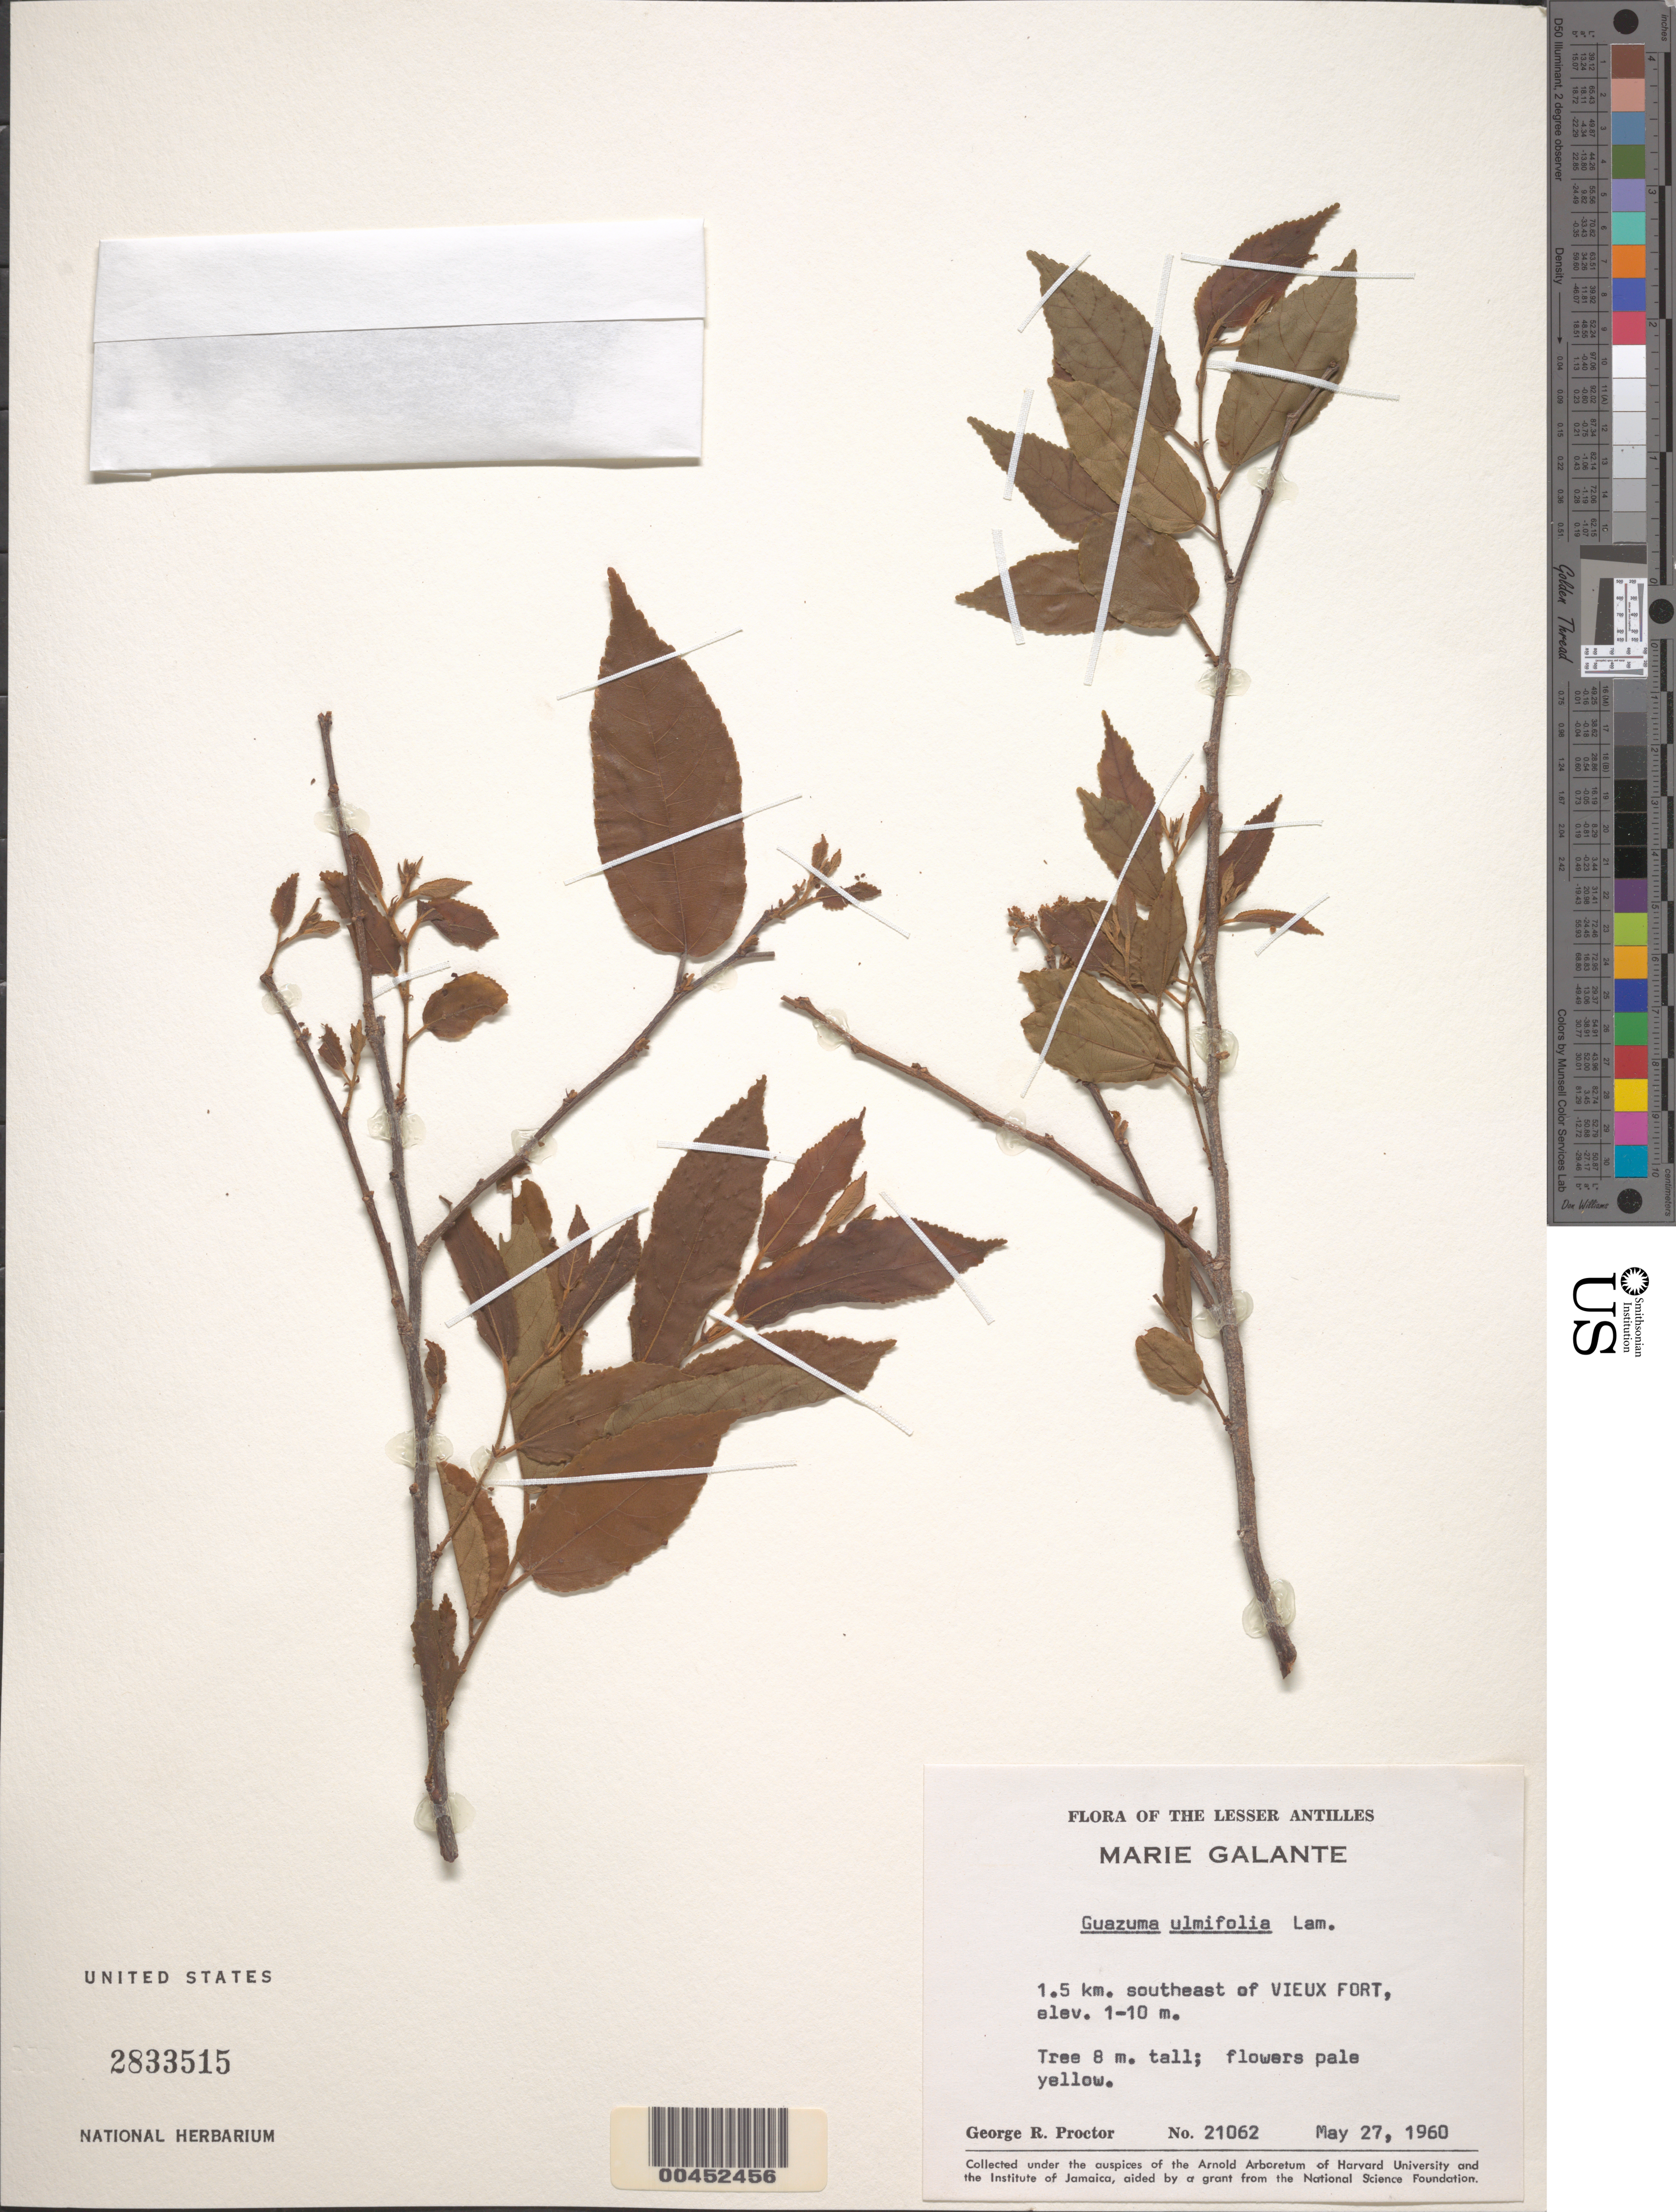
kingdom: Plantae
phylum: Tracheophyta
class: Magnoliopsida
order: Malvales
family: Malvaceae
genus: Guazuma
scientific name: Guazuma ulmifolia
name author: Lam.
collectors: G. R. Proctor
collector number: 21062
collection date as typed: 27 May 1960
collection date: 1960-05-27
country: Guadeloupe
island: Marie Galante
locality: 1.5 km SE of Vieux Fort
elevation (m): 1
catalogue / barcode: US 2833515